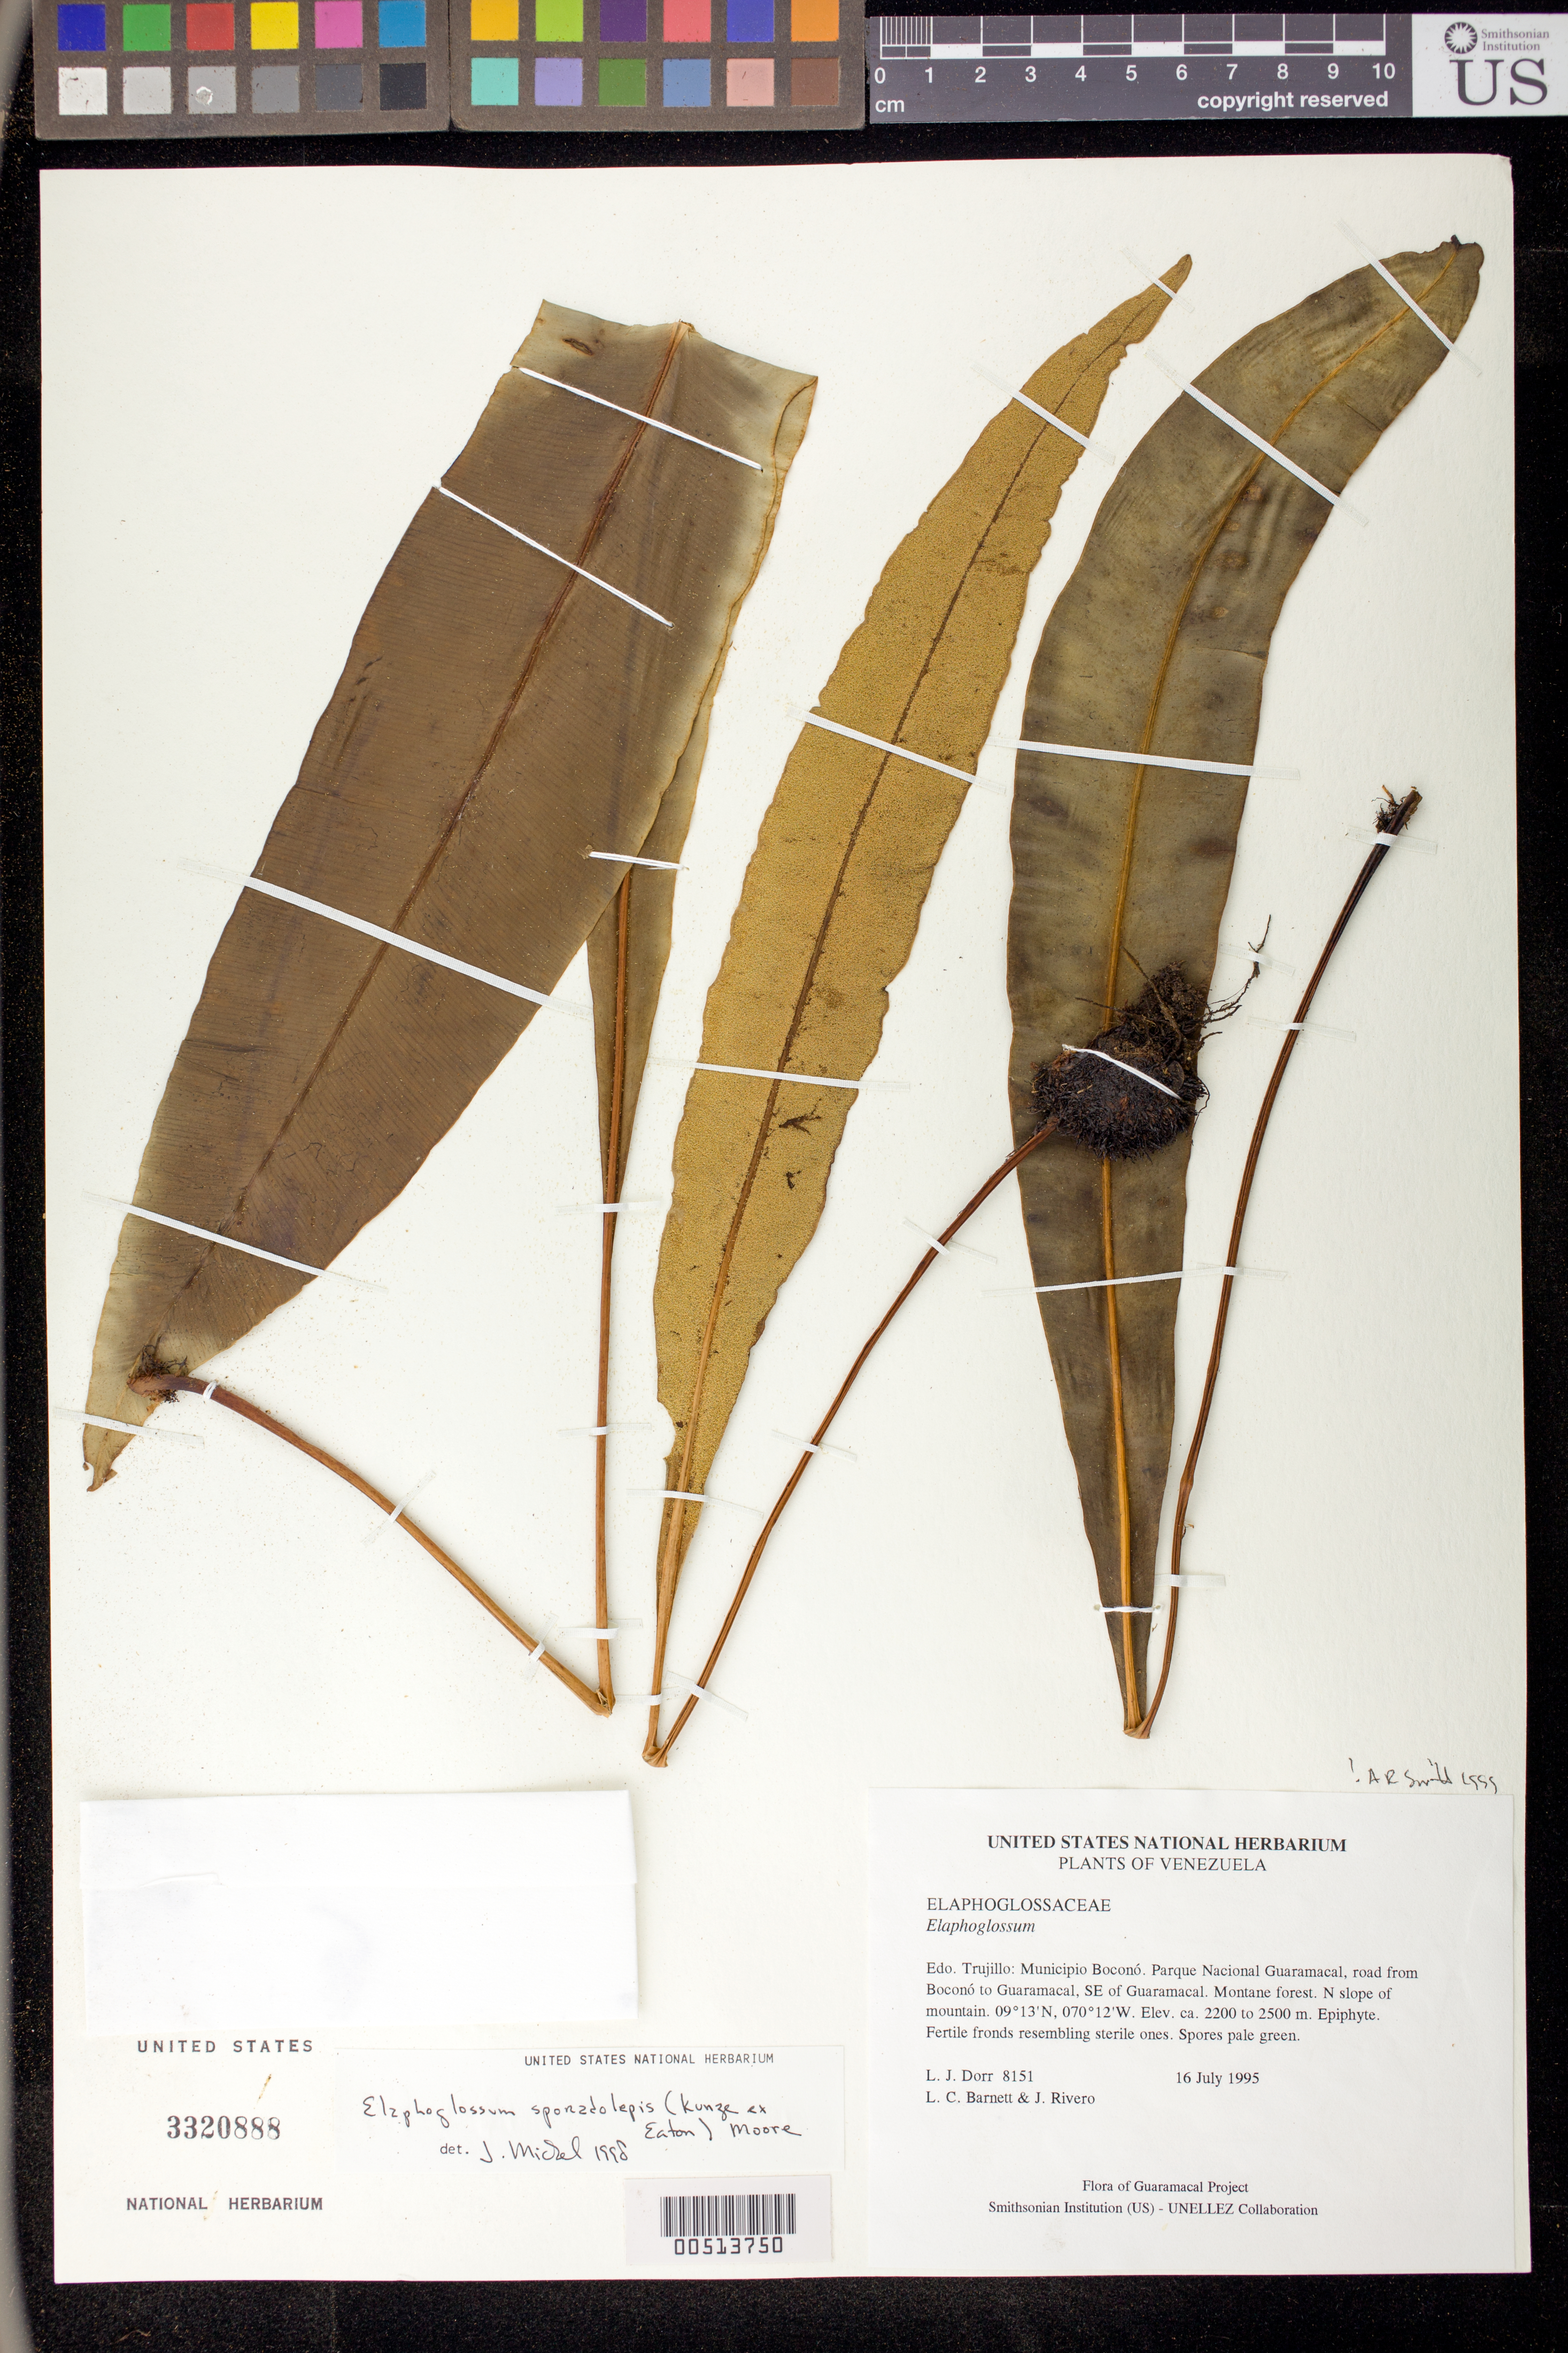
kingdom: Plantae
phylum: Tracheophyta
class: Polypodiopsida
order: Polypodiales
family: Dryopteridaceae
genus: Elaphoglossum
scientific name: Elaphoglossum sporadolepis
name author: (Kunze ex Kuhn) T. Moore ex C. Chr.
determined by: Mickel, J. T., (NY), New York Botanical Garden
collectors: L. J. Dorr, L. C. Barnett & J. Rivero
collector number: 8151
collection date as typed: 16 Jul 1995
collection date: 1995-07-16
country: Venezuela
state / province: Trujillo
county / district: Boconó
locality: Parque Nacional Guaramacal, road from Boconó to Guaramacal, SE of Guaramacal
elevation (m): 2200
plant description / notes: NY, PORT, UC, US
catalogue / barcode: US 3320888